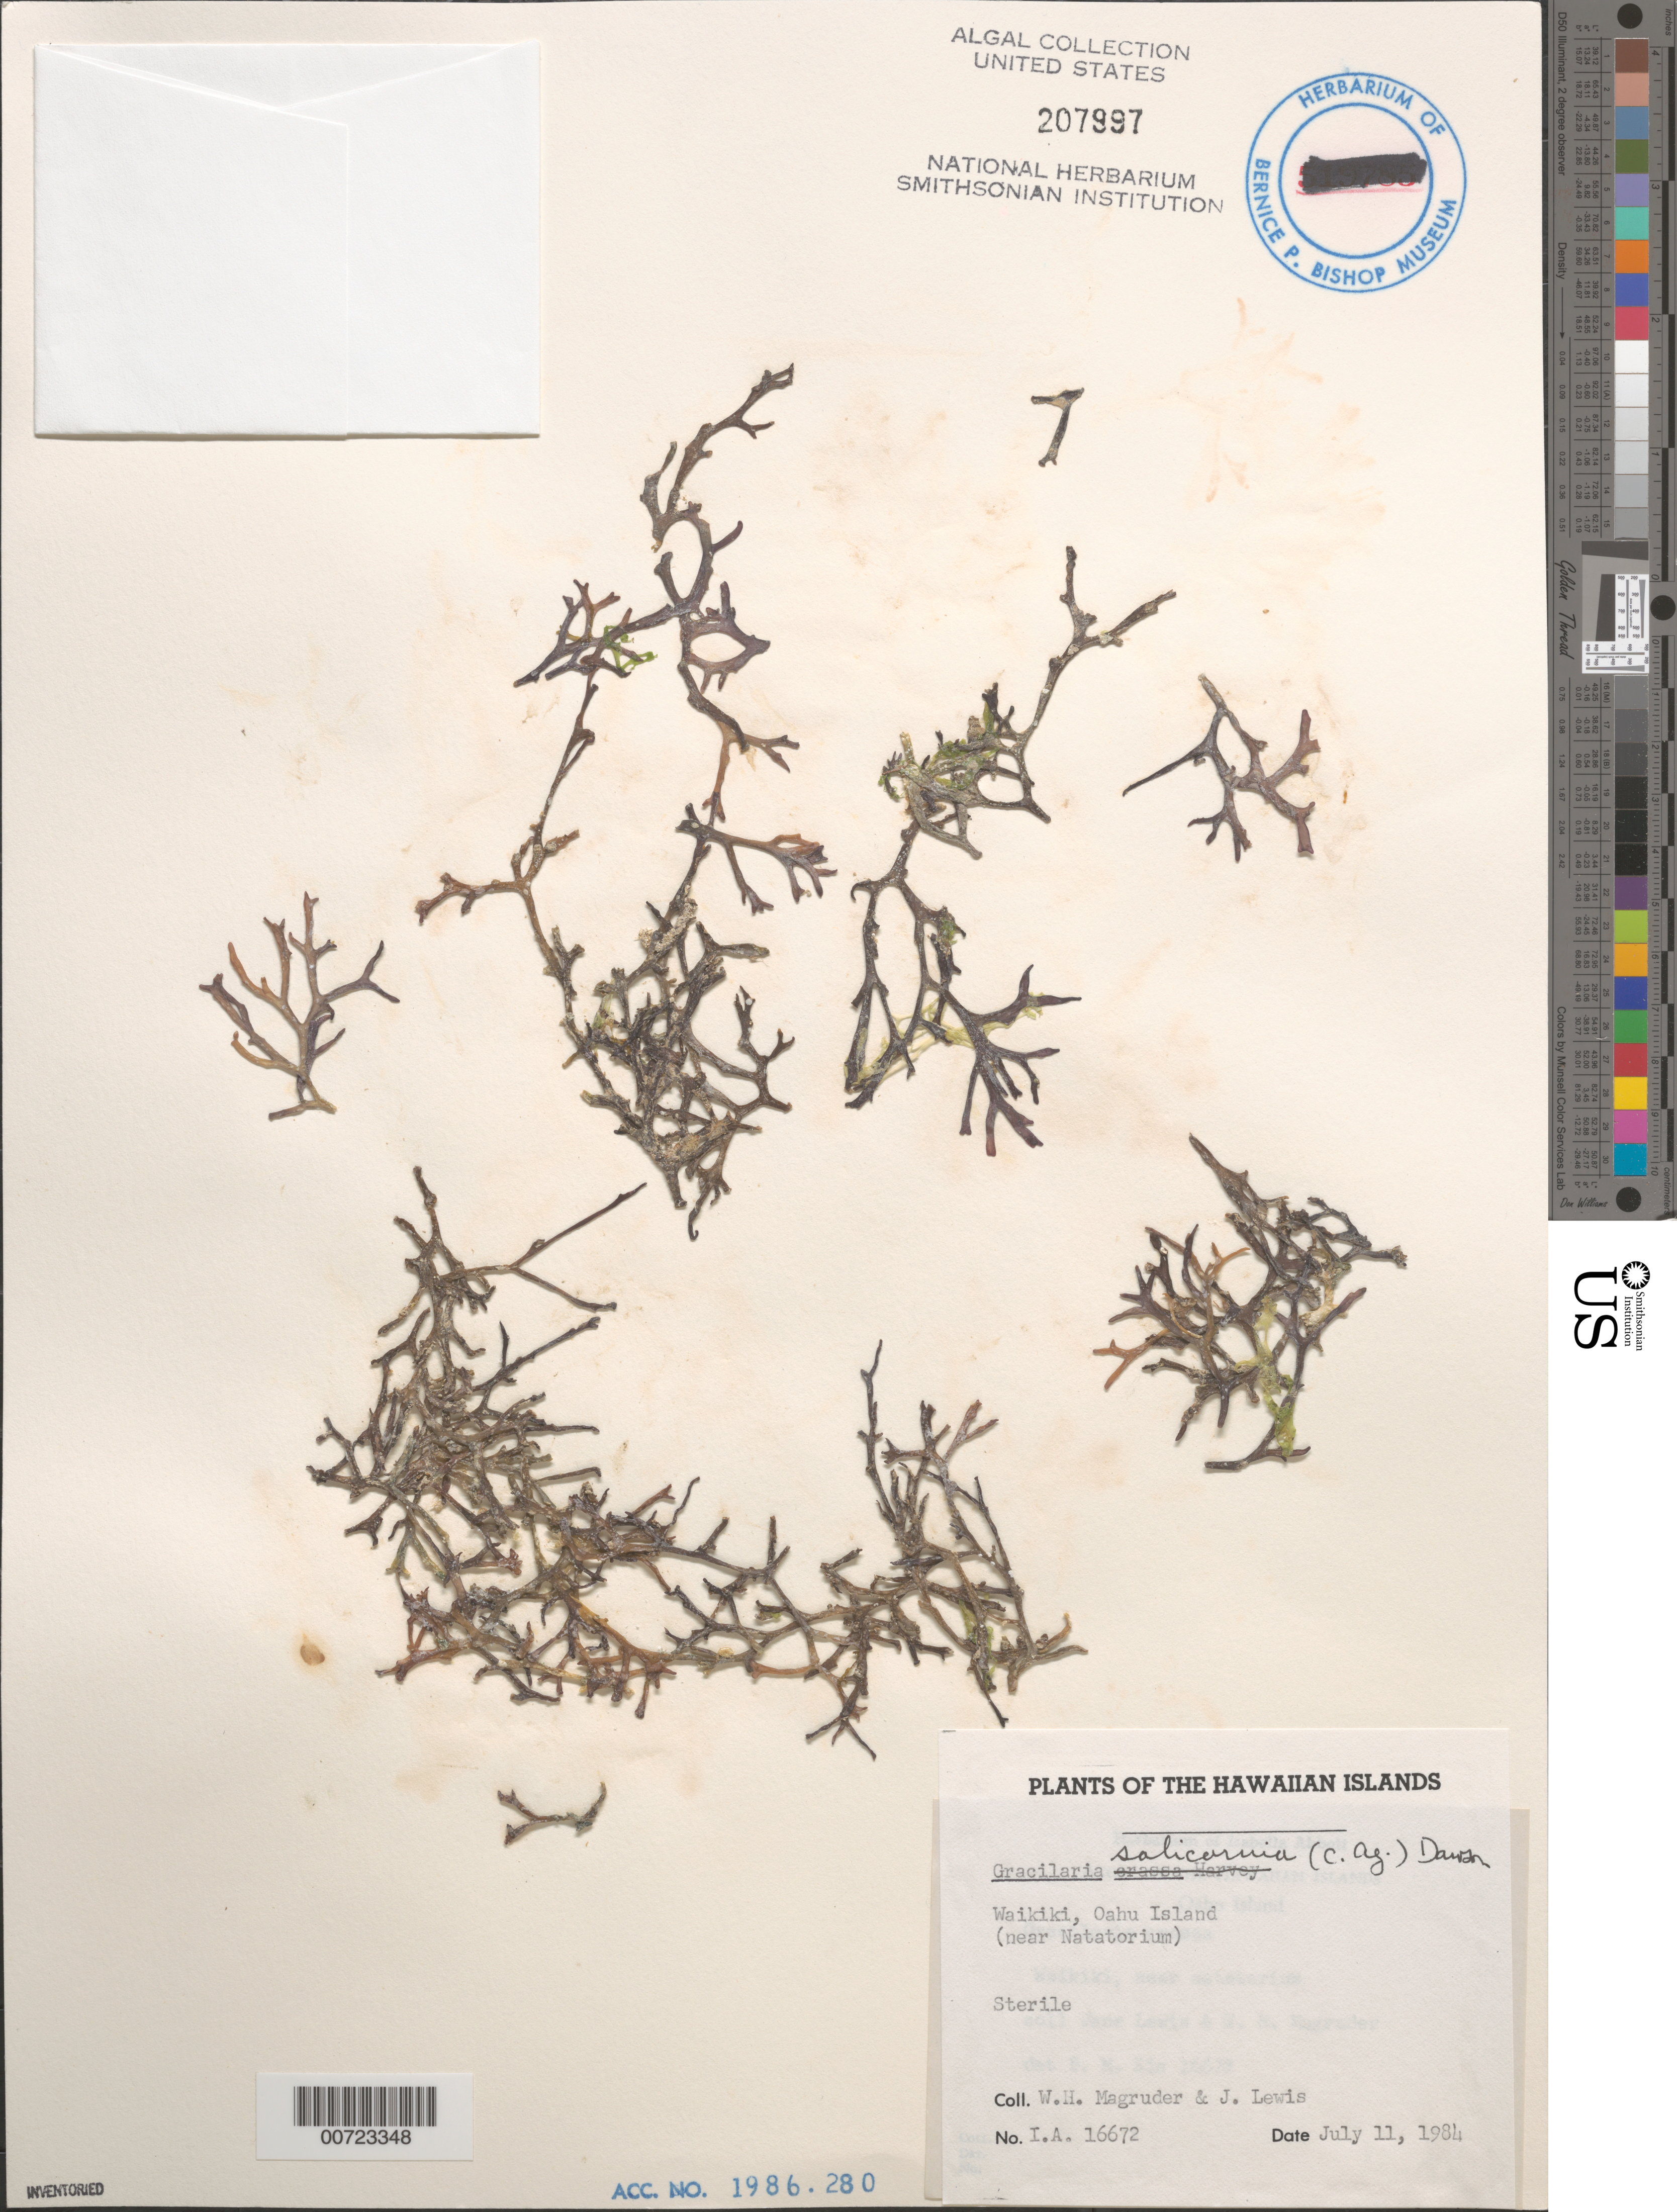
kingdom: Plantae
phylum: Rhodophyta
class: Florideophyceae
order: Gracilariales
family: Gracilariaceae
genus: Gracilaria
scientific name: Gracilaria salicornia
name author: (C. Agardh) E.Y. Dawson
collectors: W. Magruder & J. Lewis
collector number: IAA 16672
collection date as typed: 11 Jul 1984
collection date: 1984-07-11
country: United States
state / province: Hawaii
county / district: Honolulu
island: Oahu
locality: Waikiki, near Natatorium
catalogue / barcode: US 207997